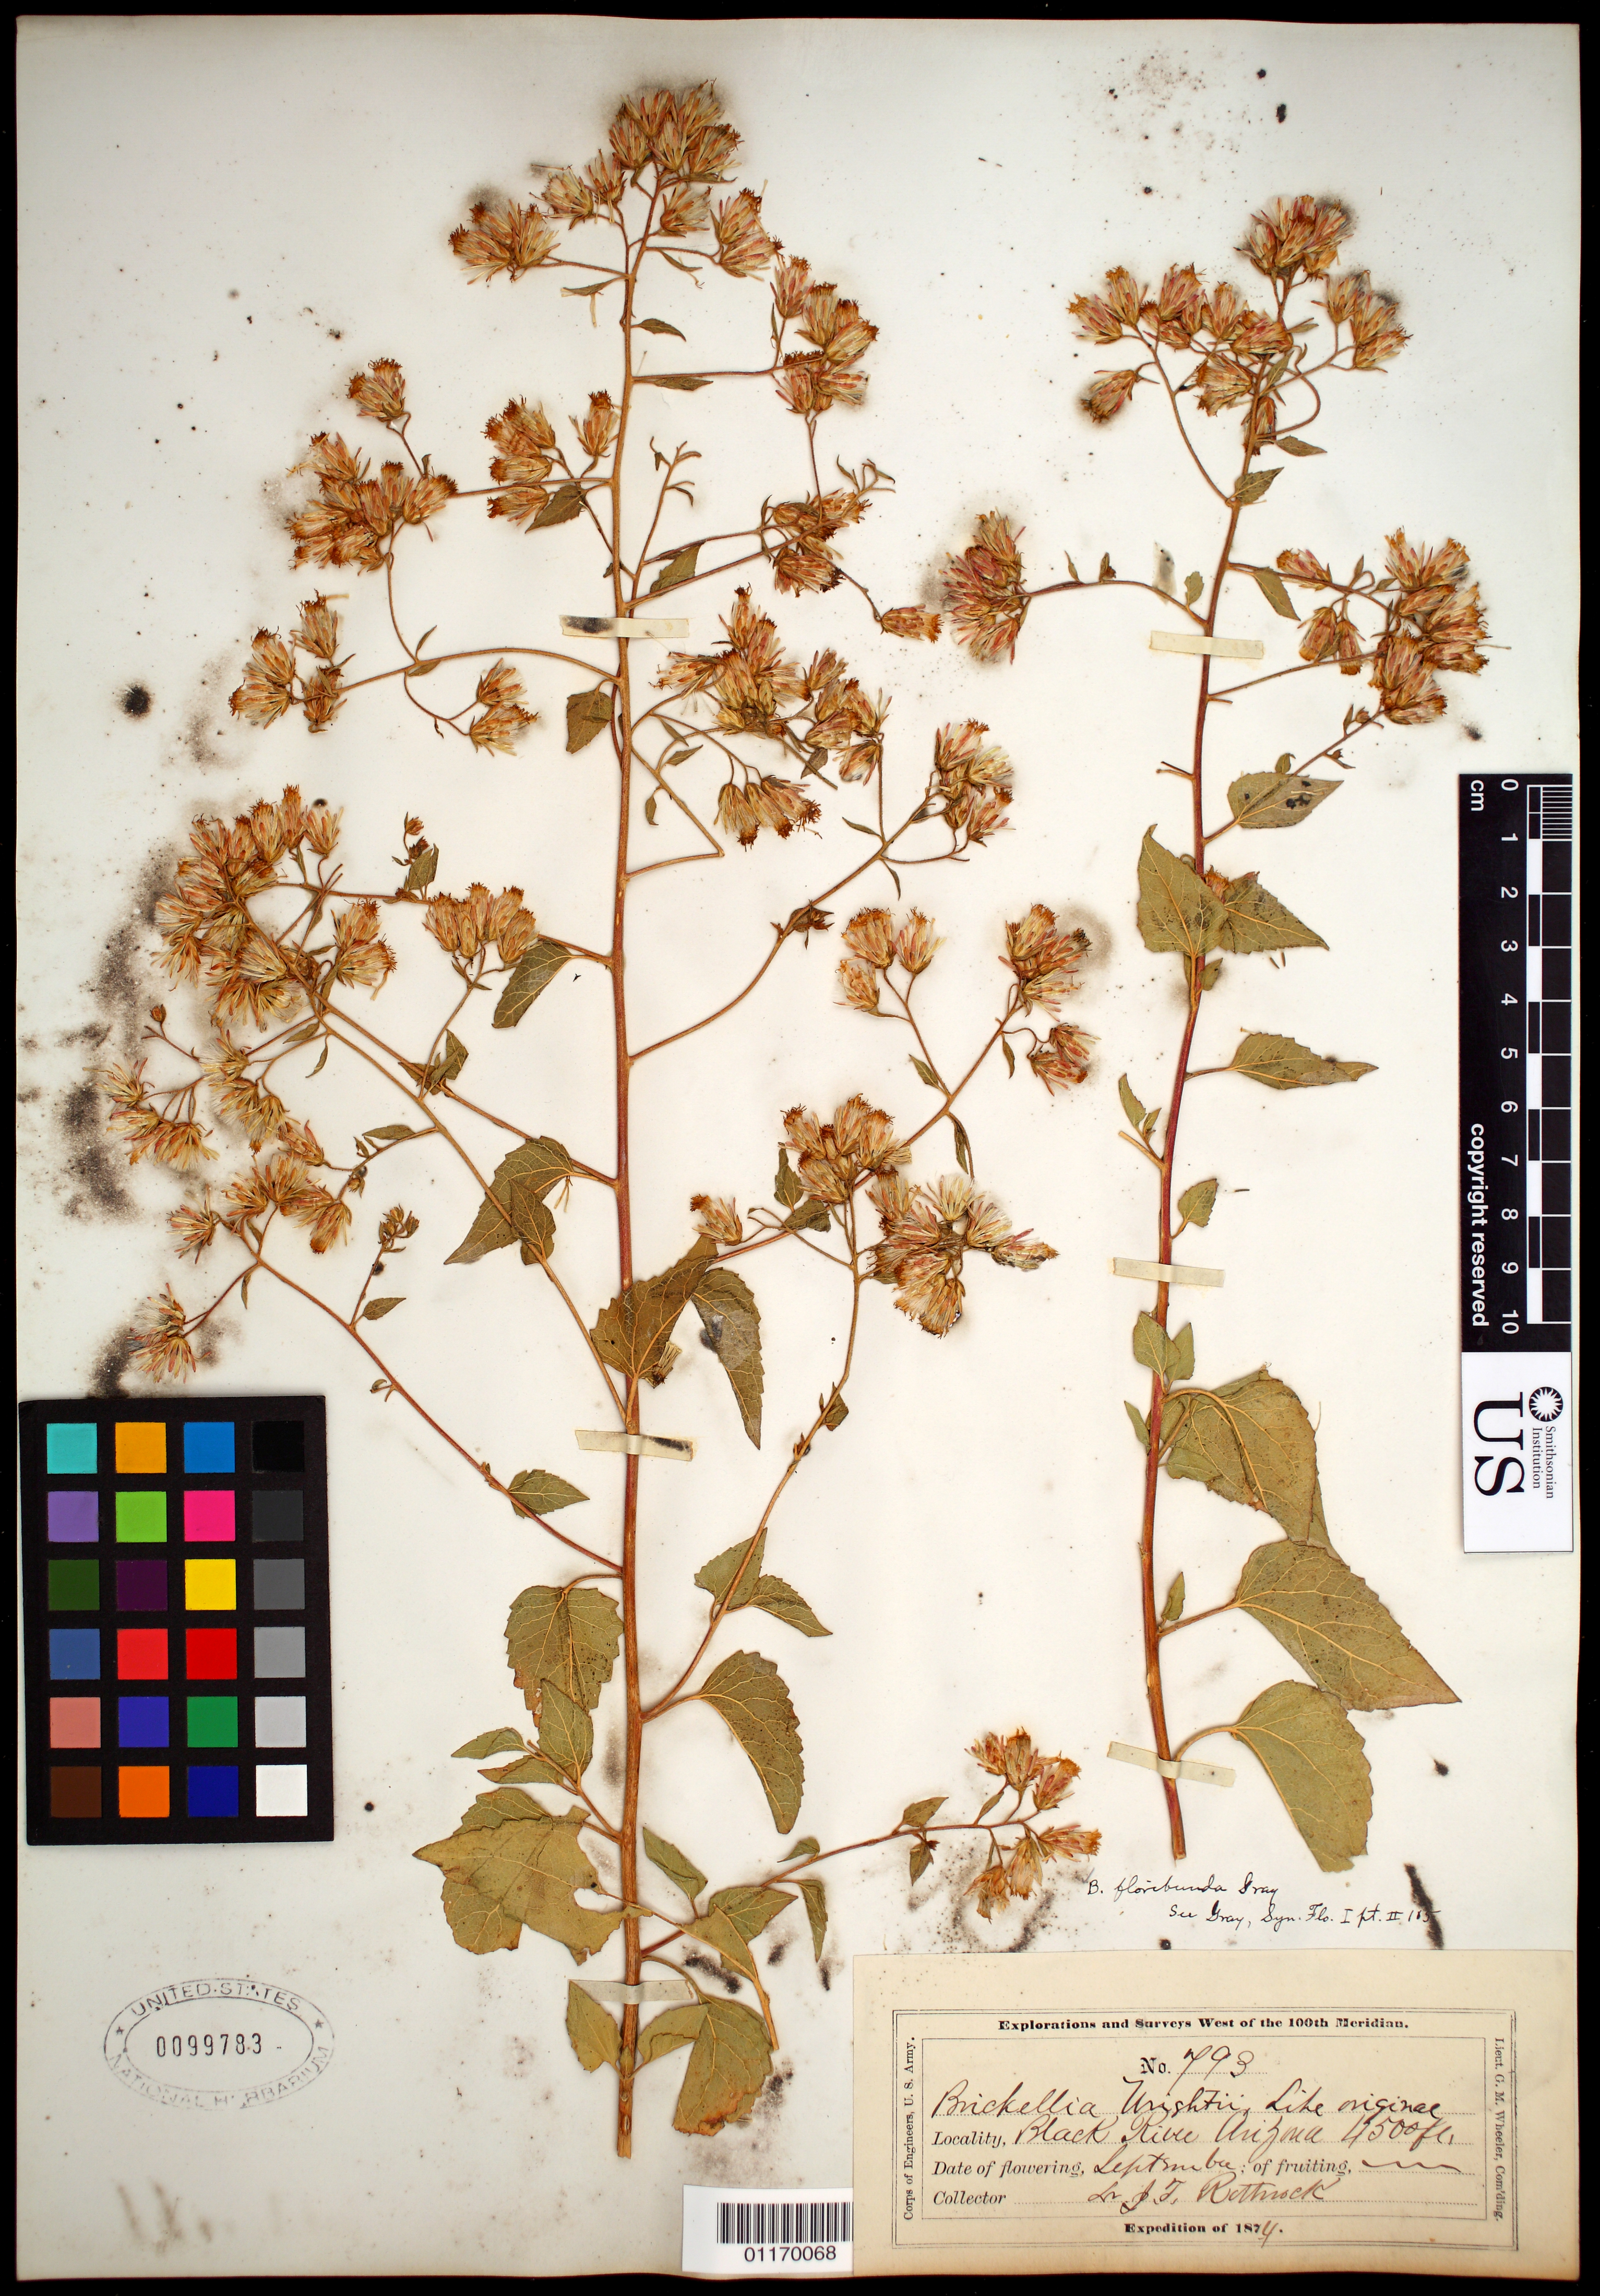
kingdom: Plantae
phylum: Tracheophyta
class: Magnoliopsida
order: Asterales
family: Asteraceae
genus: Brickellia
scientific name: Brickellia floribunda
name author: A. Gray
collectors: J. T. Rothrock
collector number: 793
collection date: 1874-09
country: United States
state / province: Arizona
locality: Black River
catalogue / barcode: US 99783